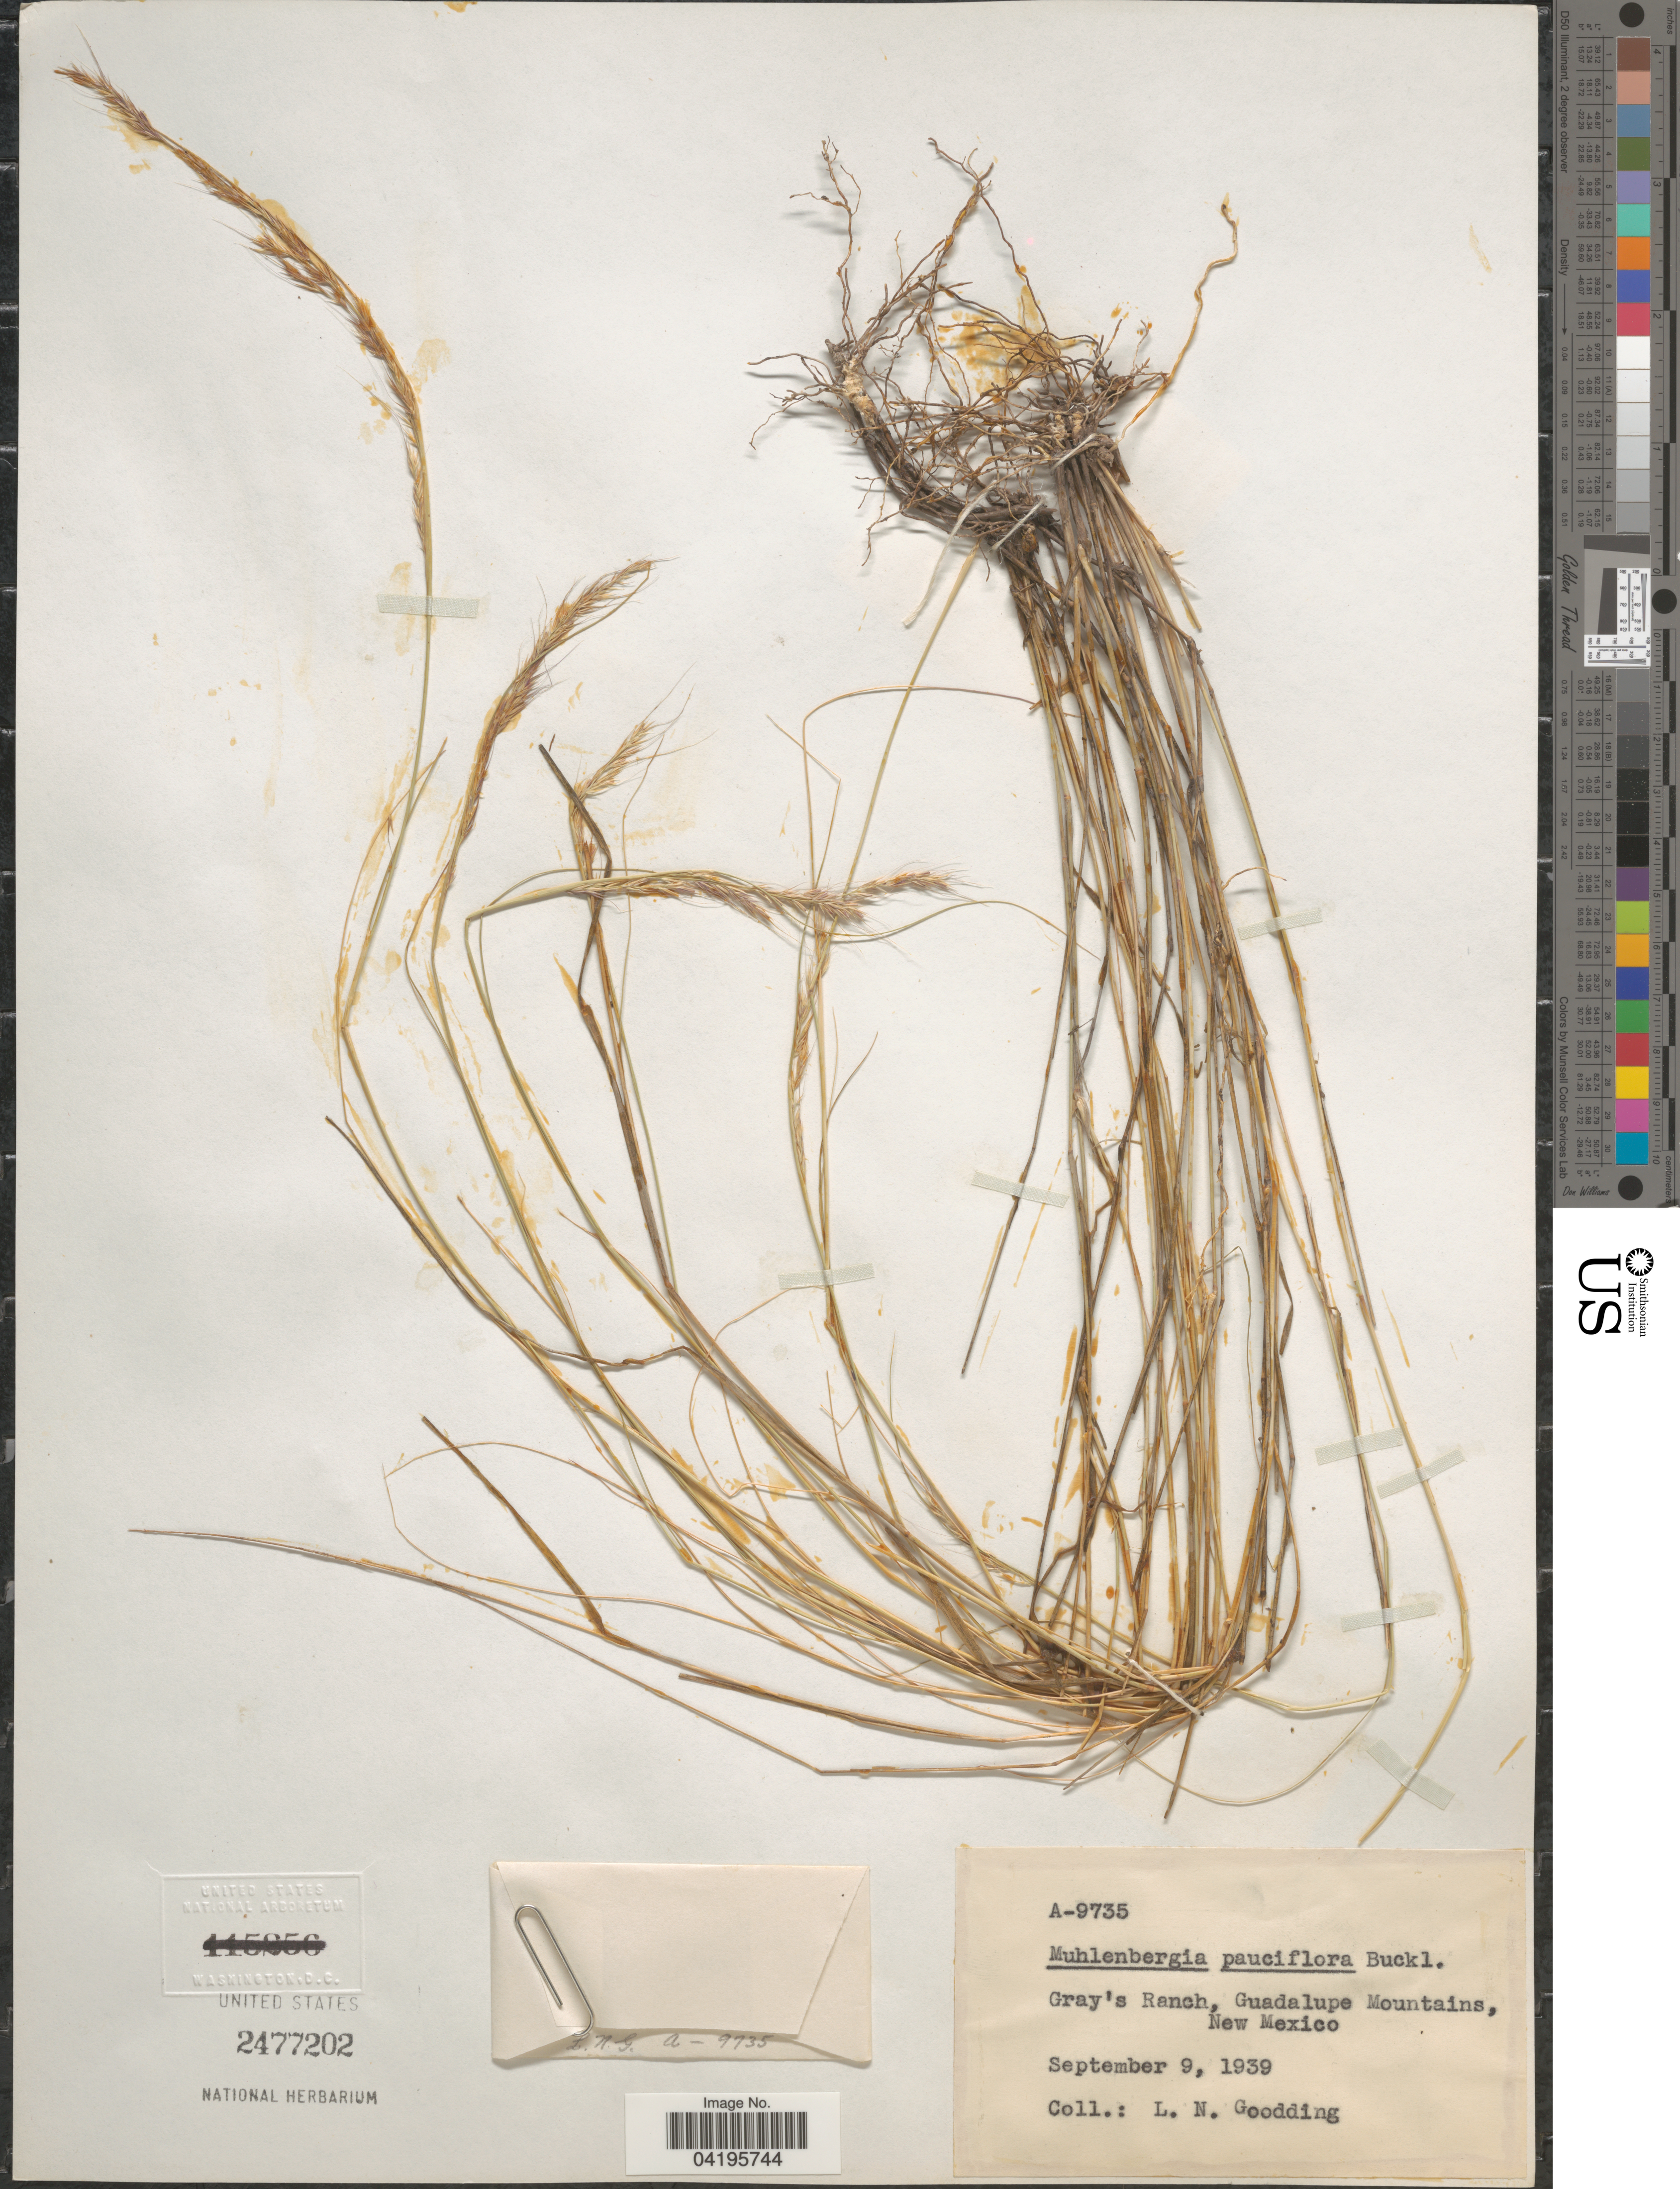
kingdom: Plantae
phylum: Tracheophyta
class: Liliopsida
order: Poales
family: Poaceae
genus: Muhlenbergia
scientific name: Muhlenbergia pauciflora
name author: Buckley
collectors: L. N. Goodding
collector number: A-9735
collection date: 1939-09-09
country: United States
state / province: New Mexico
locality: Gray's Ranch, Guadalupe Mountains.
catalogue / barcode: US 2477202